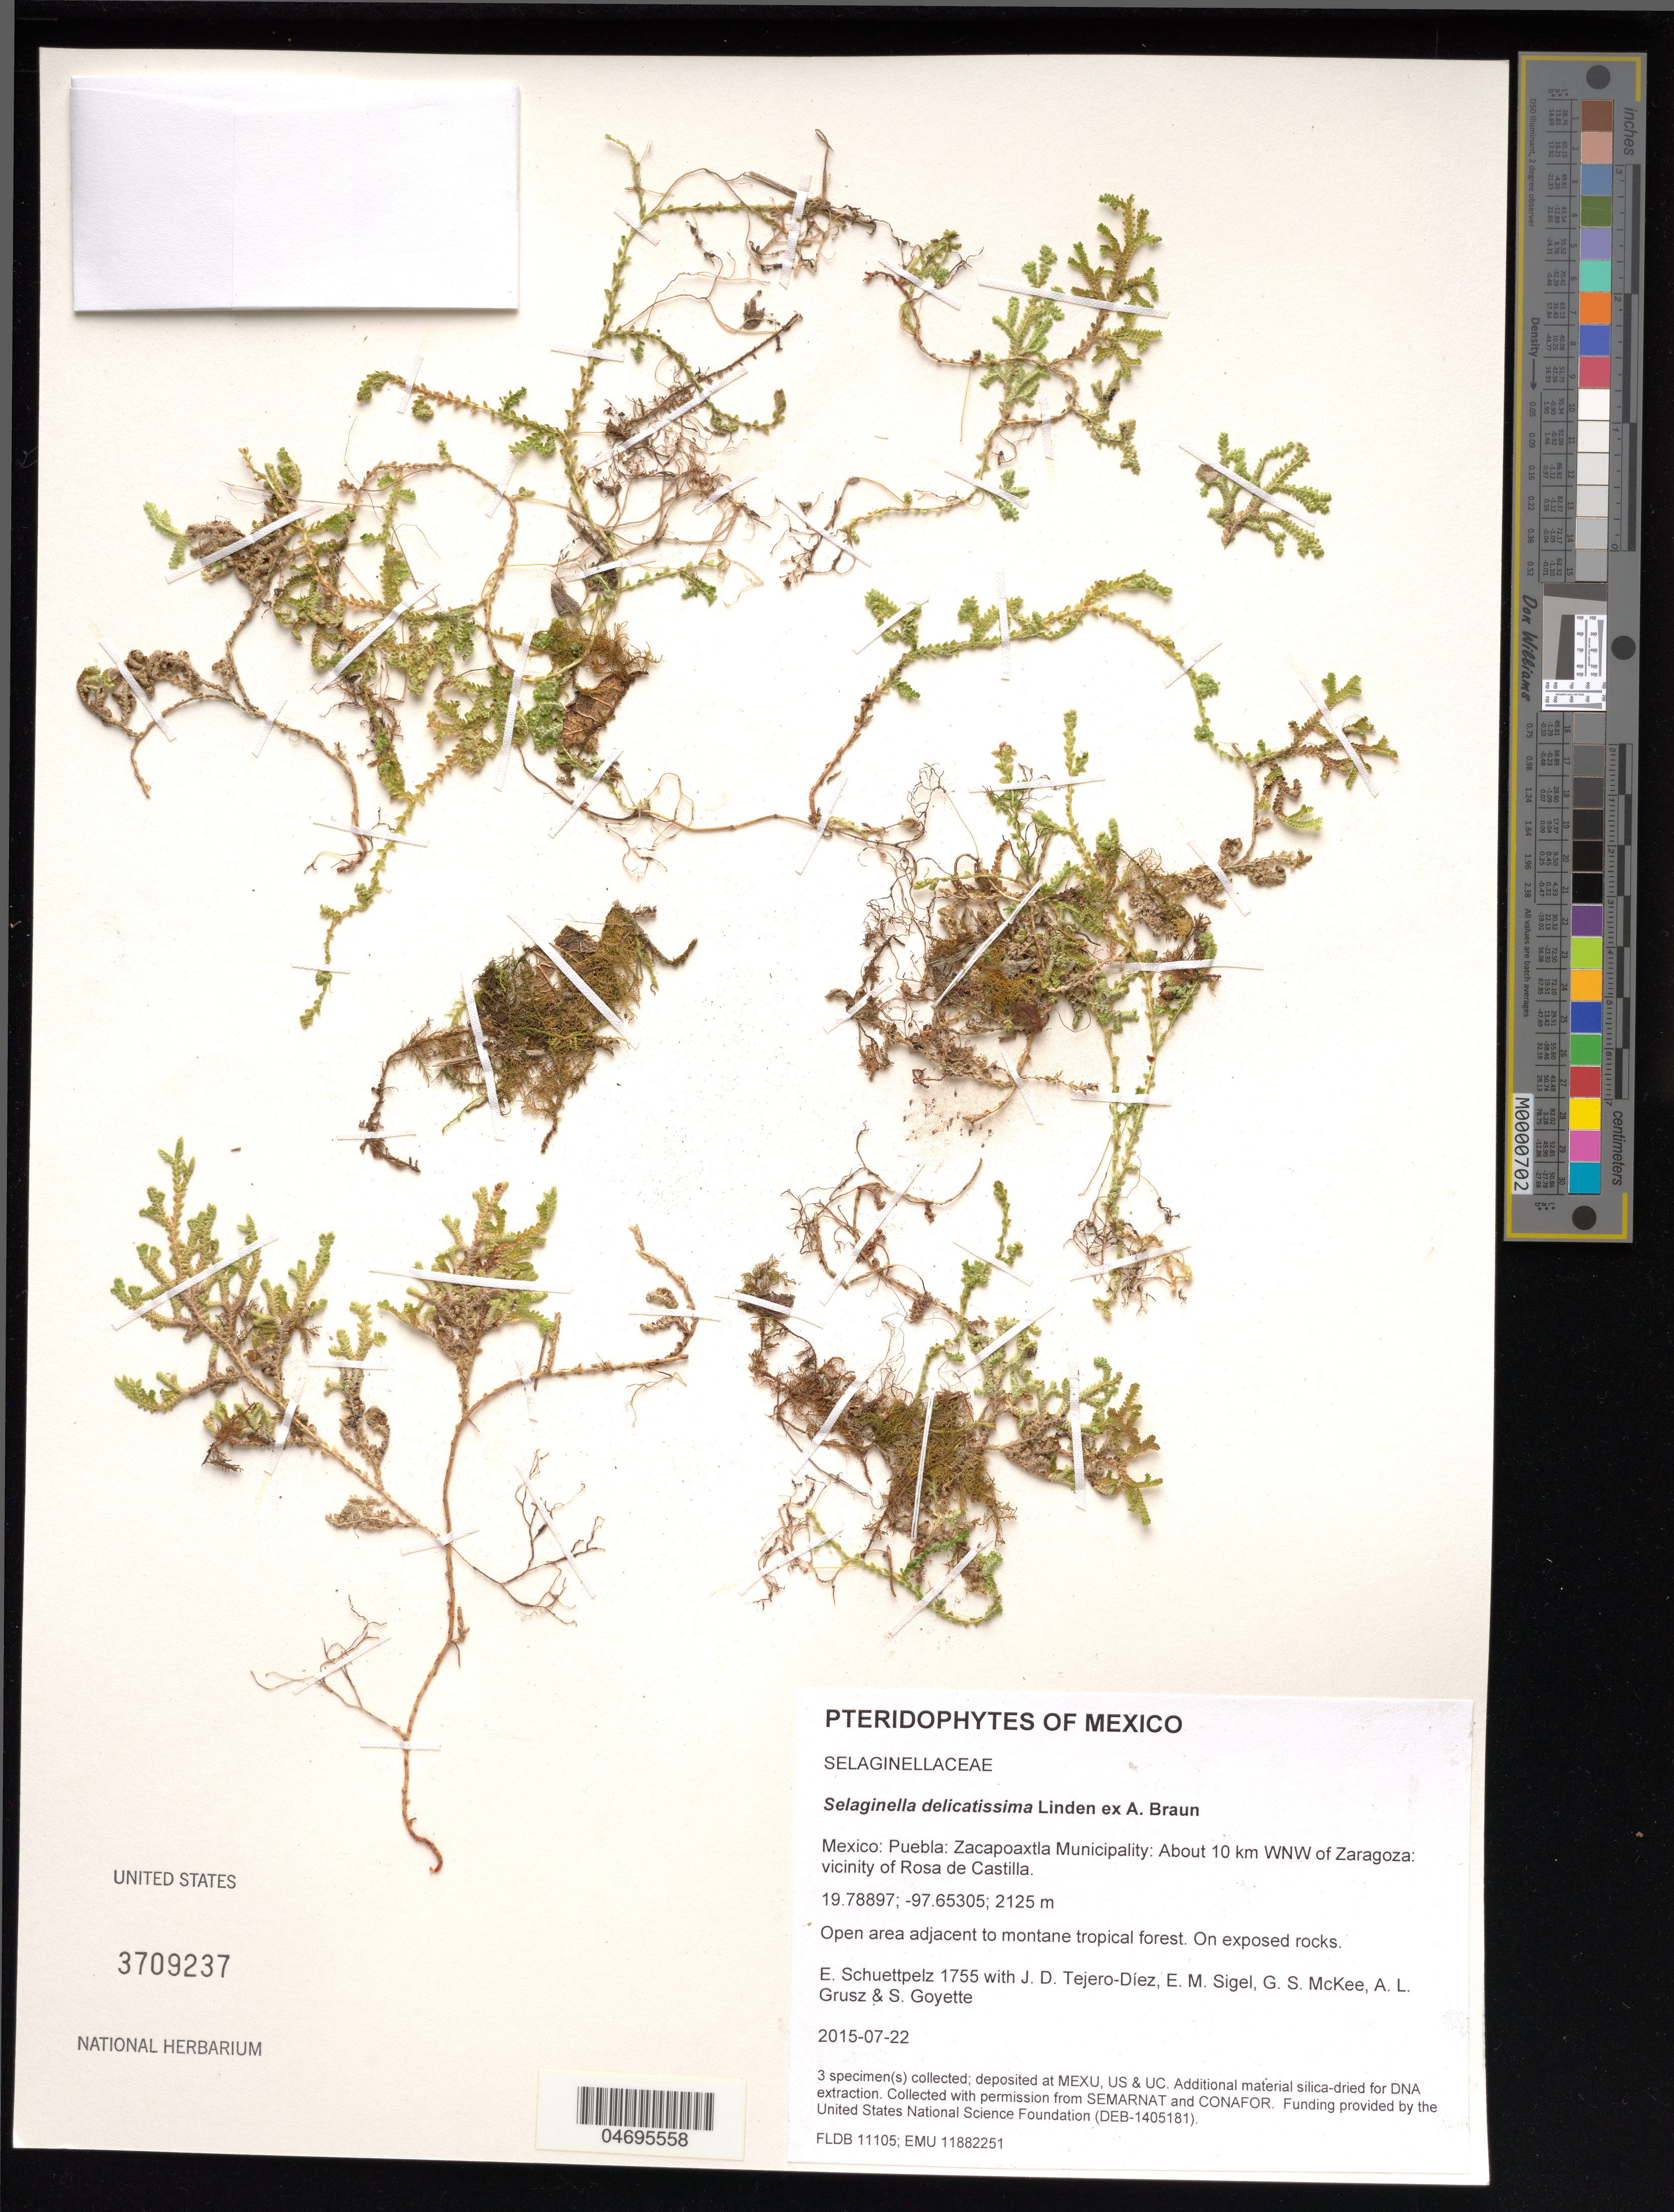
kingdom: Plantae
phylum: Tracheophyta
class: Lycopodiopsida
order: Selaginellales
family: Selaginellaceae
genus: Selaginella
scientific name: Selaginella delicatissima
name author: Linden ex A. Braun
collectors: E. Schuettpelz, D. Tejero-Díez, E. M. Sigel, G. S. McKee & A. Grusz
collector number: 1755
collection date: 2015-07-22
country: Mexico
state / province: Puebla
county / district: Zacapoaxtla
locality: About 10 km WNW of Zaragoza: vicinity of Rosa de Castilla.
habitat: Open area adjacent to montane tropical forest.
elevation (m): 2125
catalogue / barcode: US 3709237